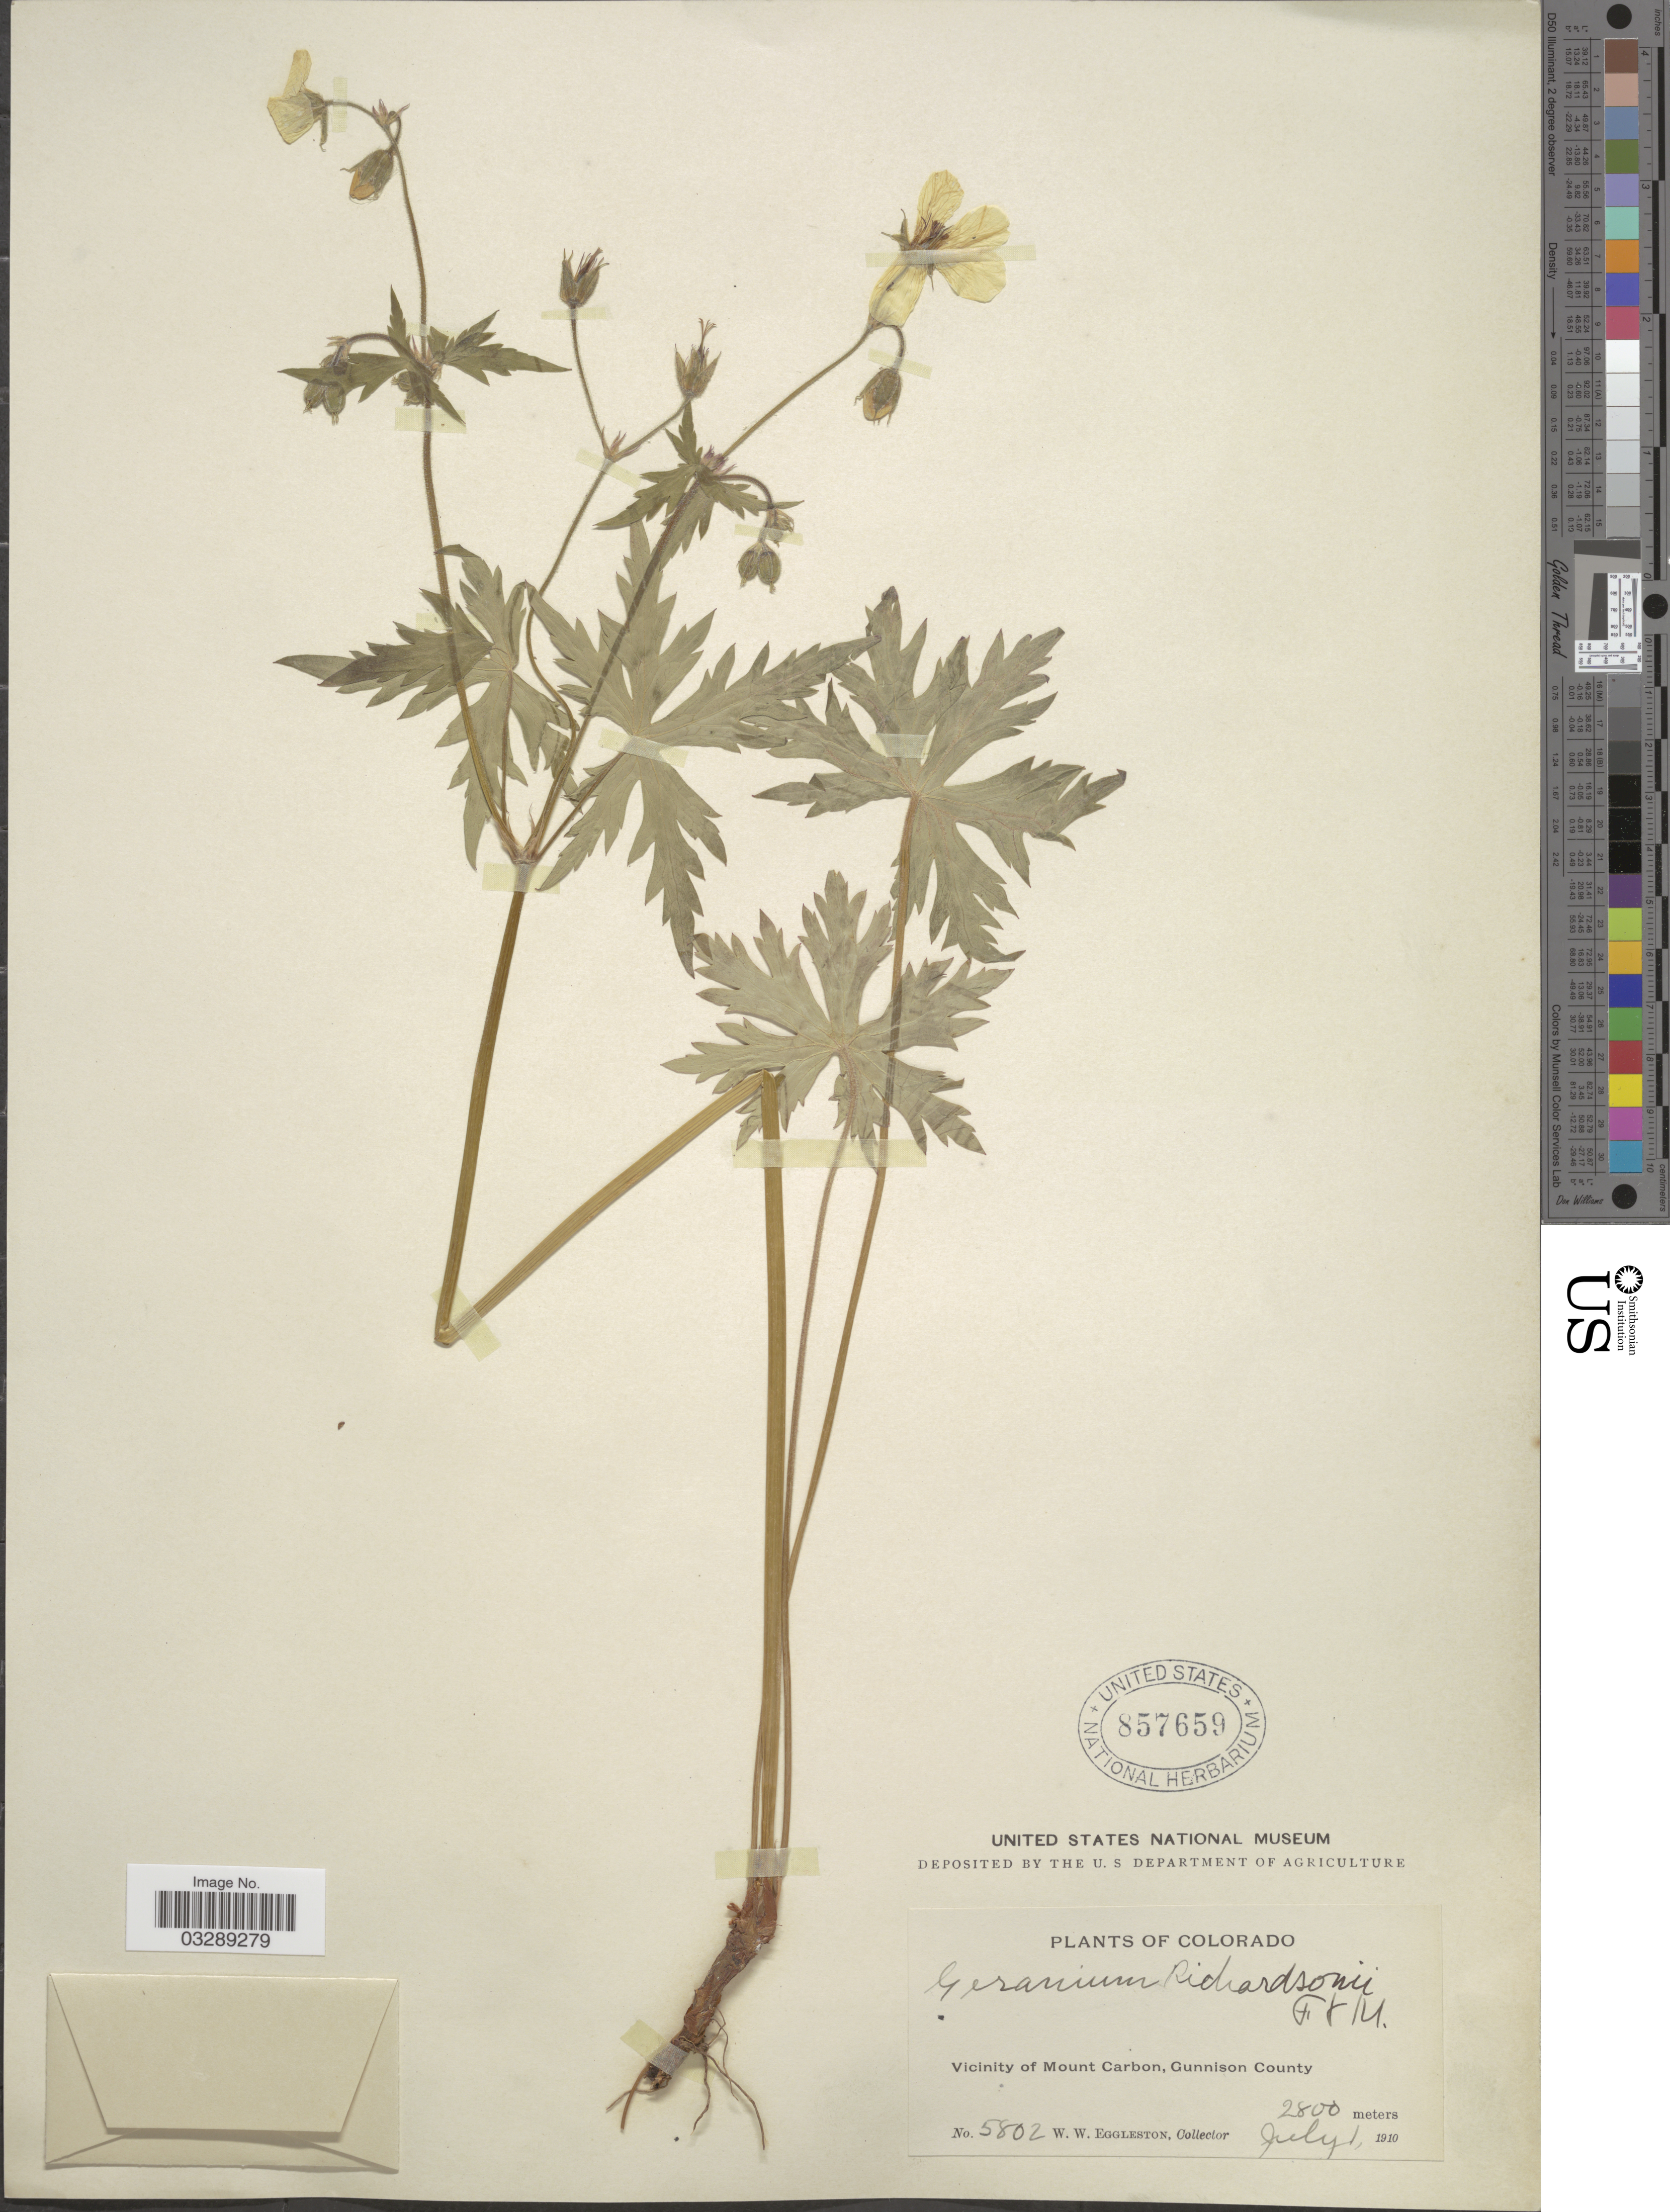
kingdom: Plantae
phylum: Tracheophyta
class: Magnoliopsida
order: Geraniales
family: Geraniaceae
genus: Geranium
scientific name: Geranium richardsonii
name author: Fisch. & Trautv.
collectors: W. W. Eggleston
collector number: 5802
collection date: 1910-07-01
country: United States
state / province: Colorado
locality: Vicinity of Mount Carbon, Gunnison County.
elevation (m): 2800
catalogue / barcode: US 857659